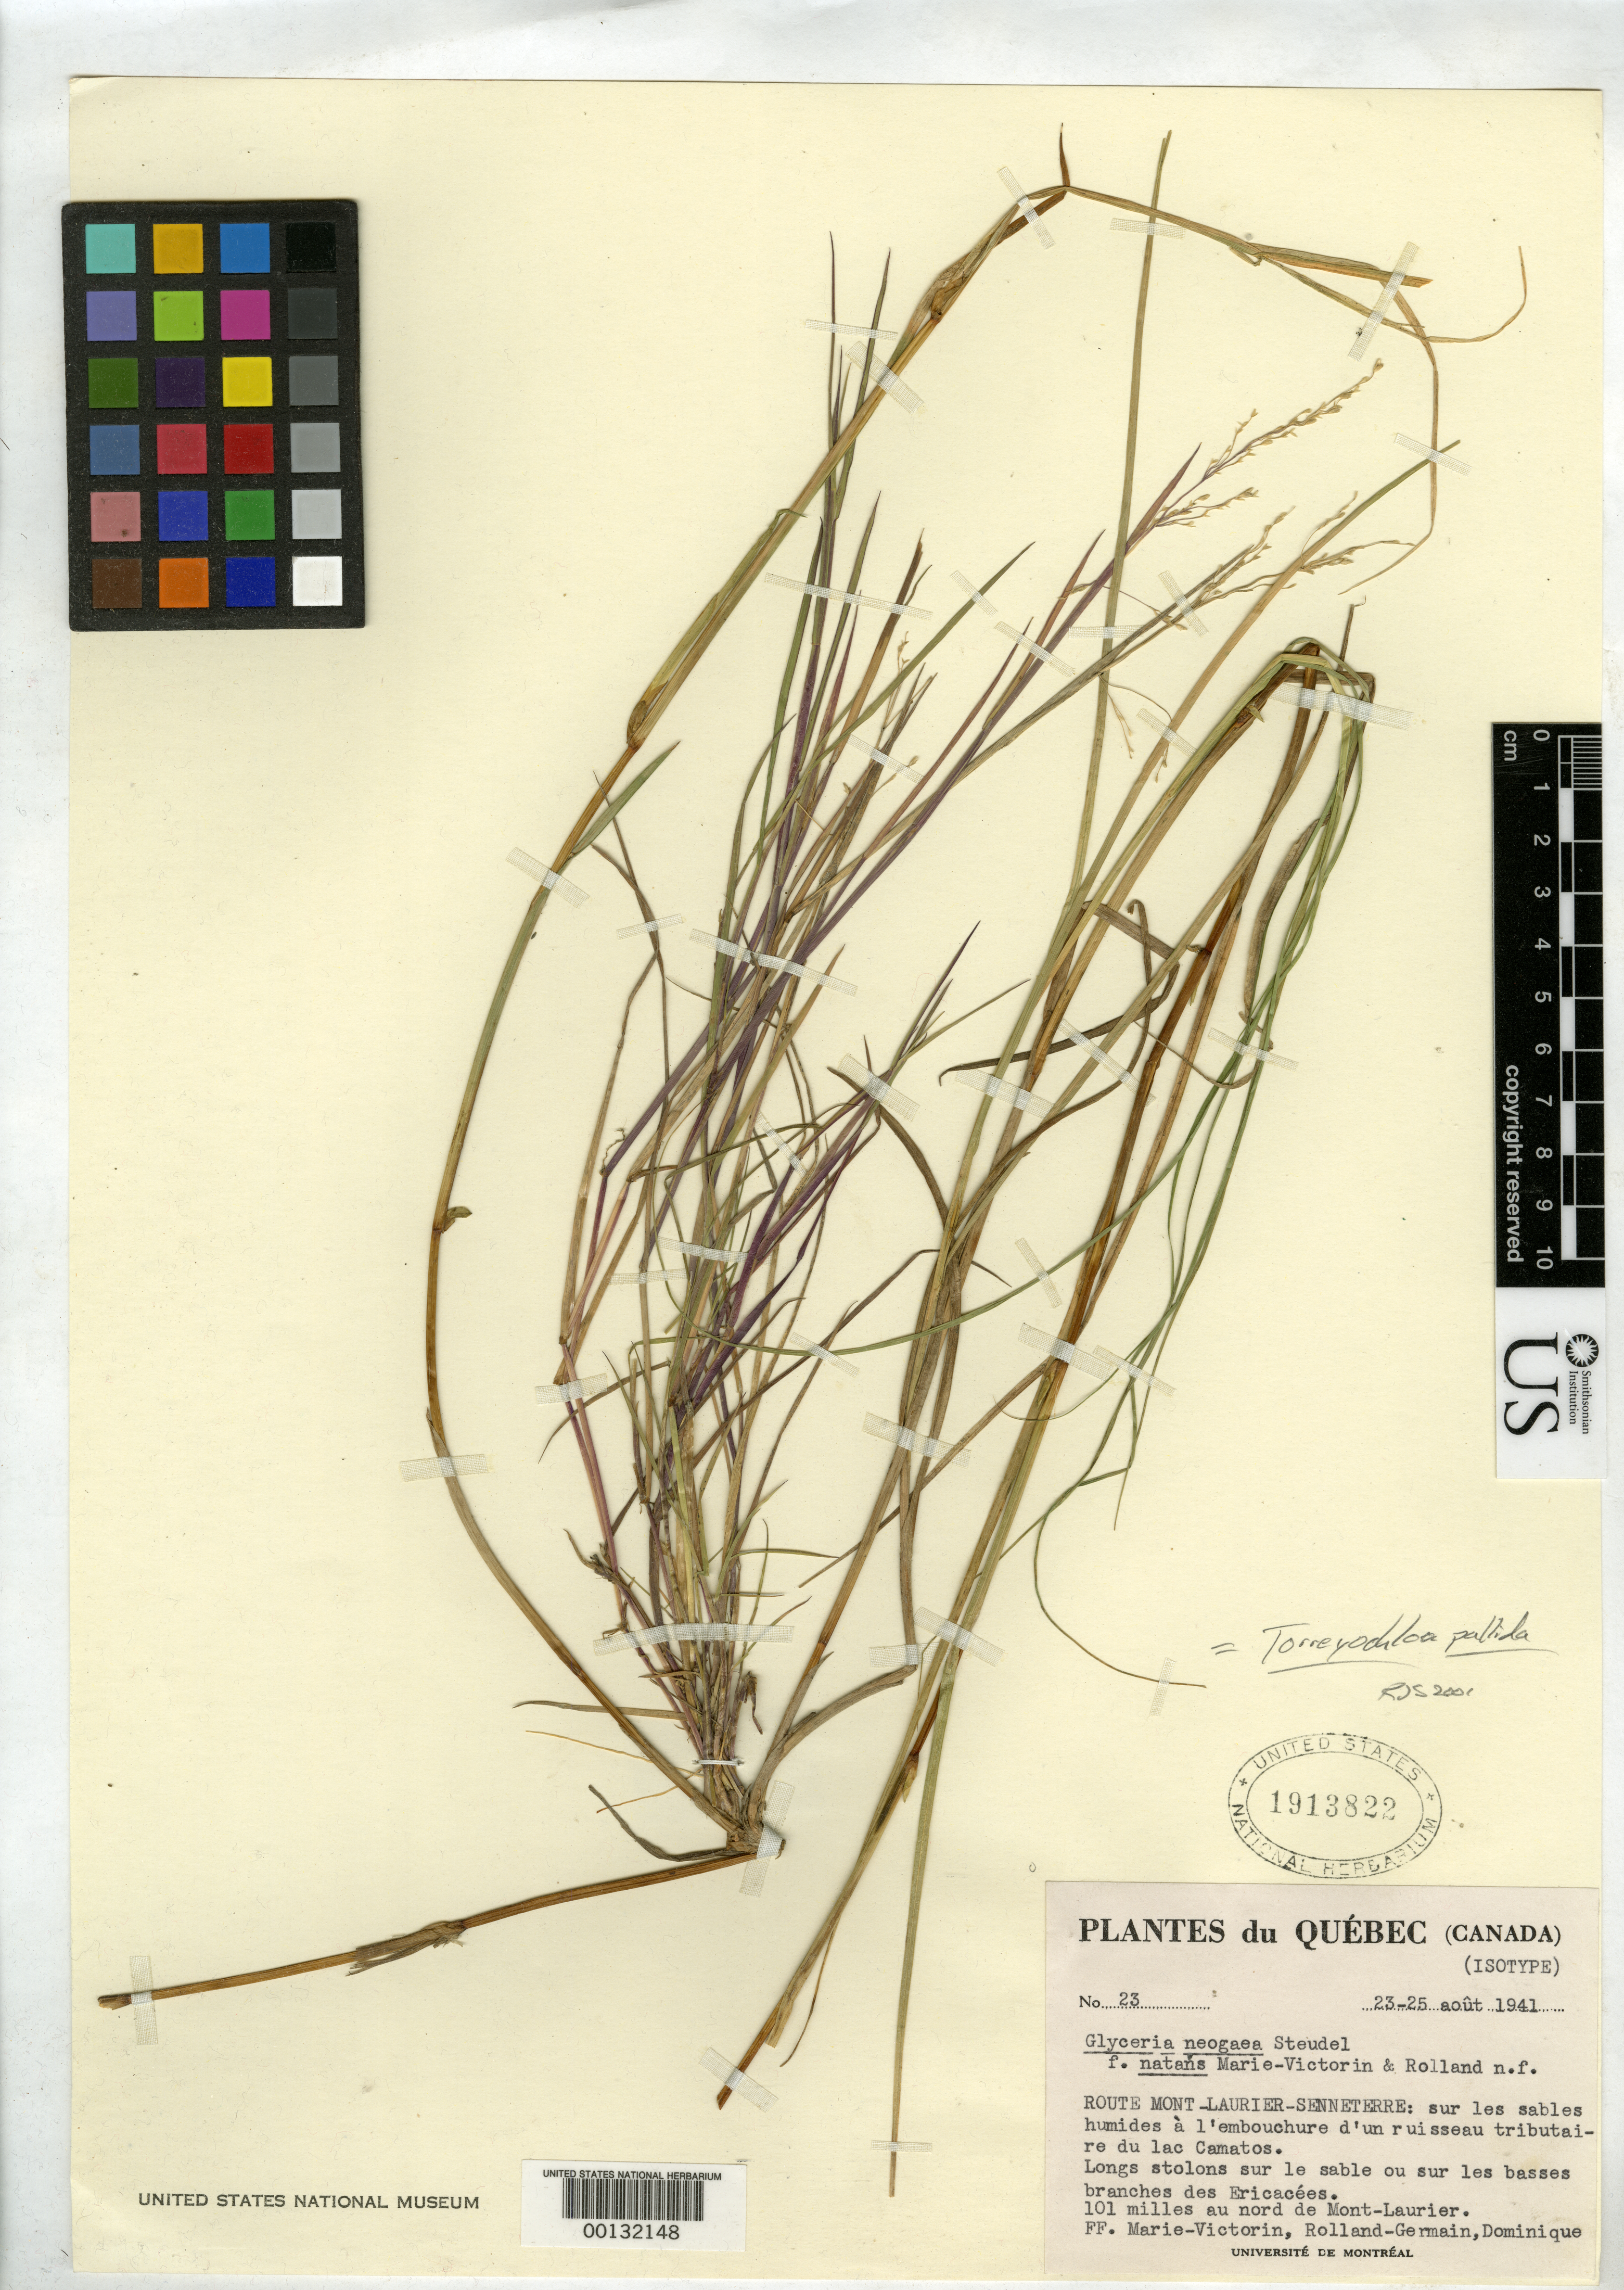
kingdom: Plantae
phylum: Tracheophyta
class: Liliopsida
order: Poales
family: Poaceae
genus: Glyceria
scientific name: Glyceria neogaea f. natans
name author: Vict. & Rolland-Germain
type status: Isotype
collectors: Fr. Marie-Victorin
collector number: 23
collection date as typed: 23 Aug 1941 to 25 Aug 1941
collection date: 1941-08-23/1941-08-25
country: Canada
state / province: Quebec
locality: Embouchure d'un Ruisseau tributaire du Lac Kamatos (101 mi N) embouchure d'un Ruisseau tributaire du Lac Kamatos (101 mi N).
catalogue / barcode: US 1913822